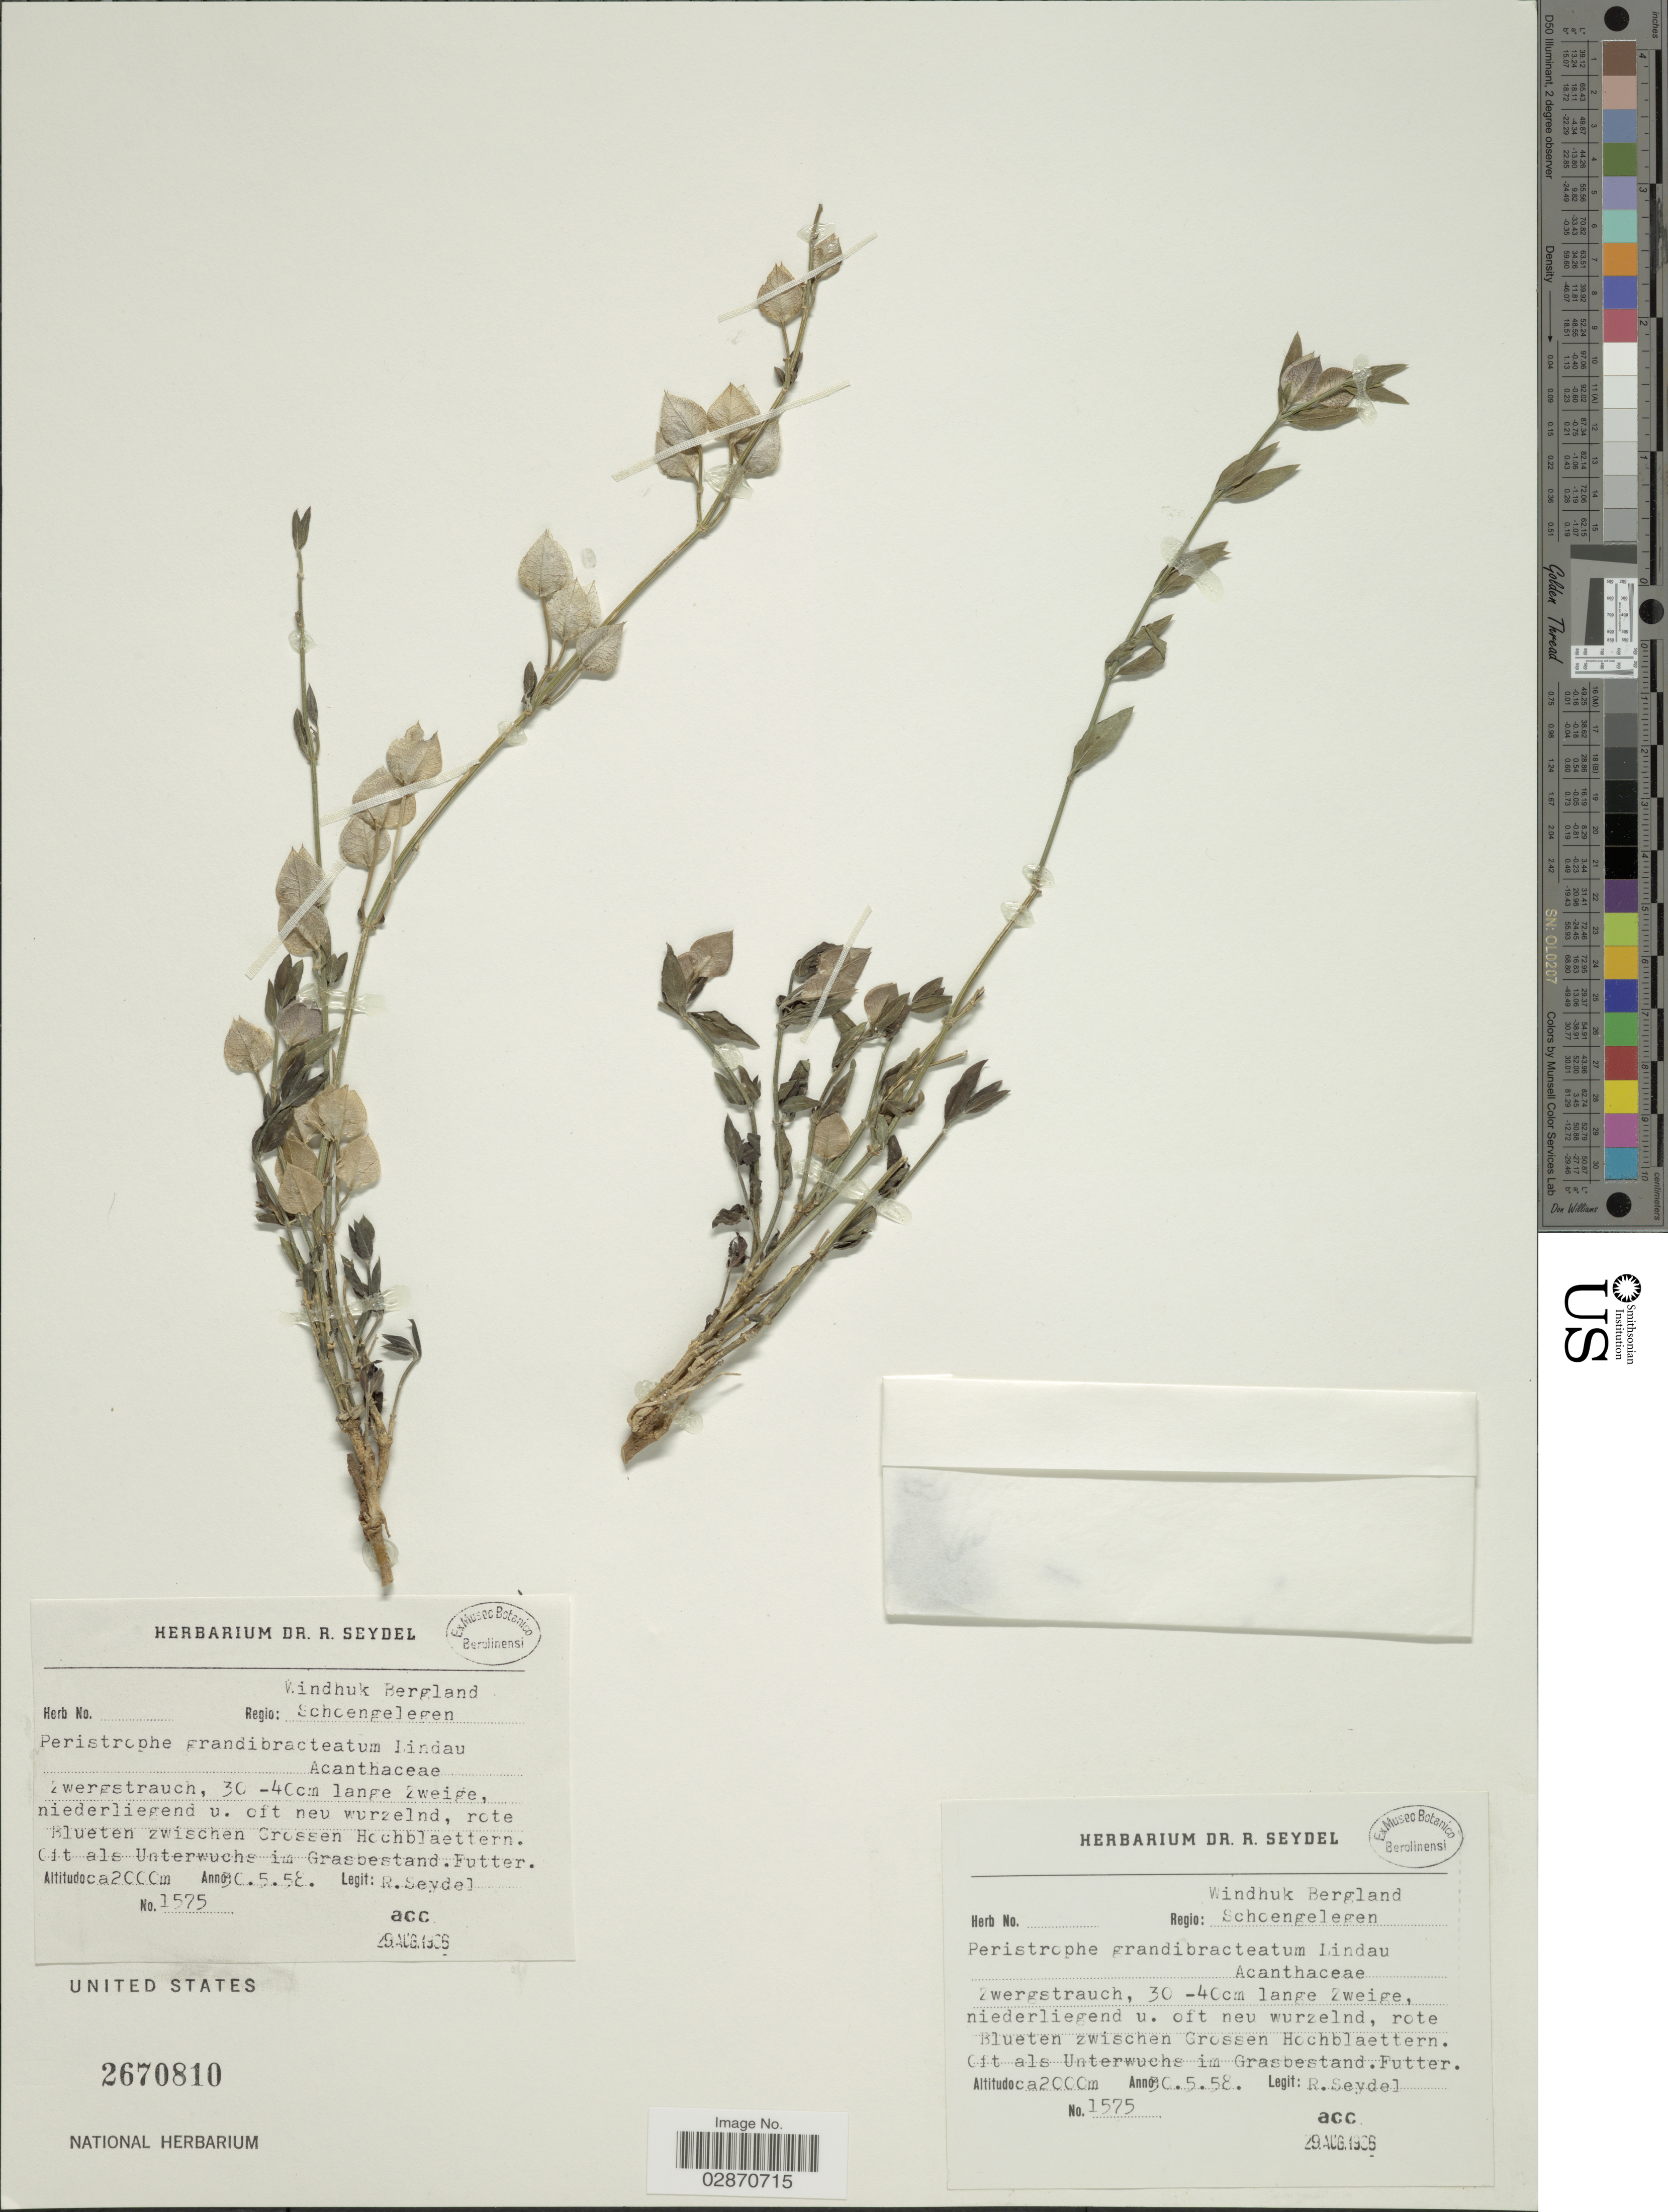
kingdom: Plantae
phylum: Tracheophyta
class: Magnoliopsida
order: Lamiales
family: Acanthaceae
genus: Peristrophe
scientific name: Peristrophe grandibracteata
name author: Lindau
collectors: R. Seydel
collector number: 1575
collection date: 1906-08-29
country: Namibia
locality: Regio Windhuk Bergland Schoengelegen.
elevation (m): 2000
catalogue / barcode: US 2670810